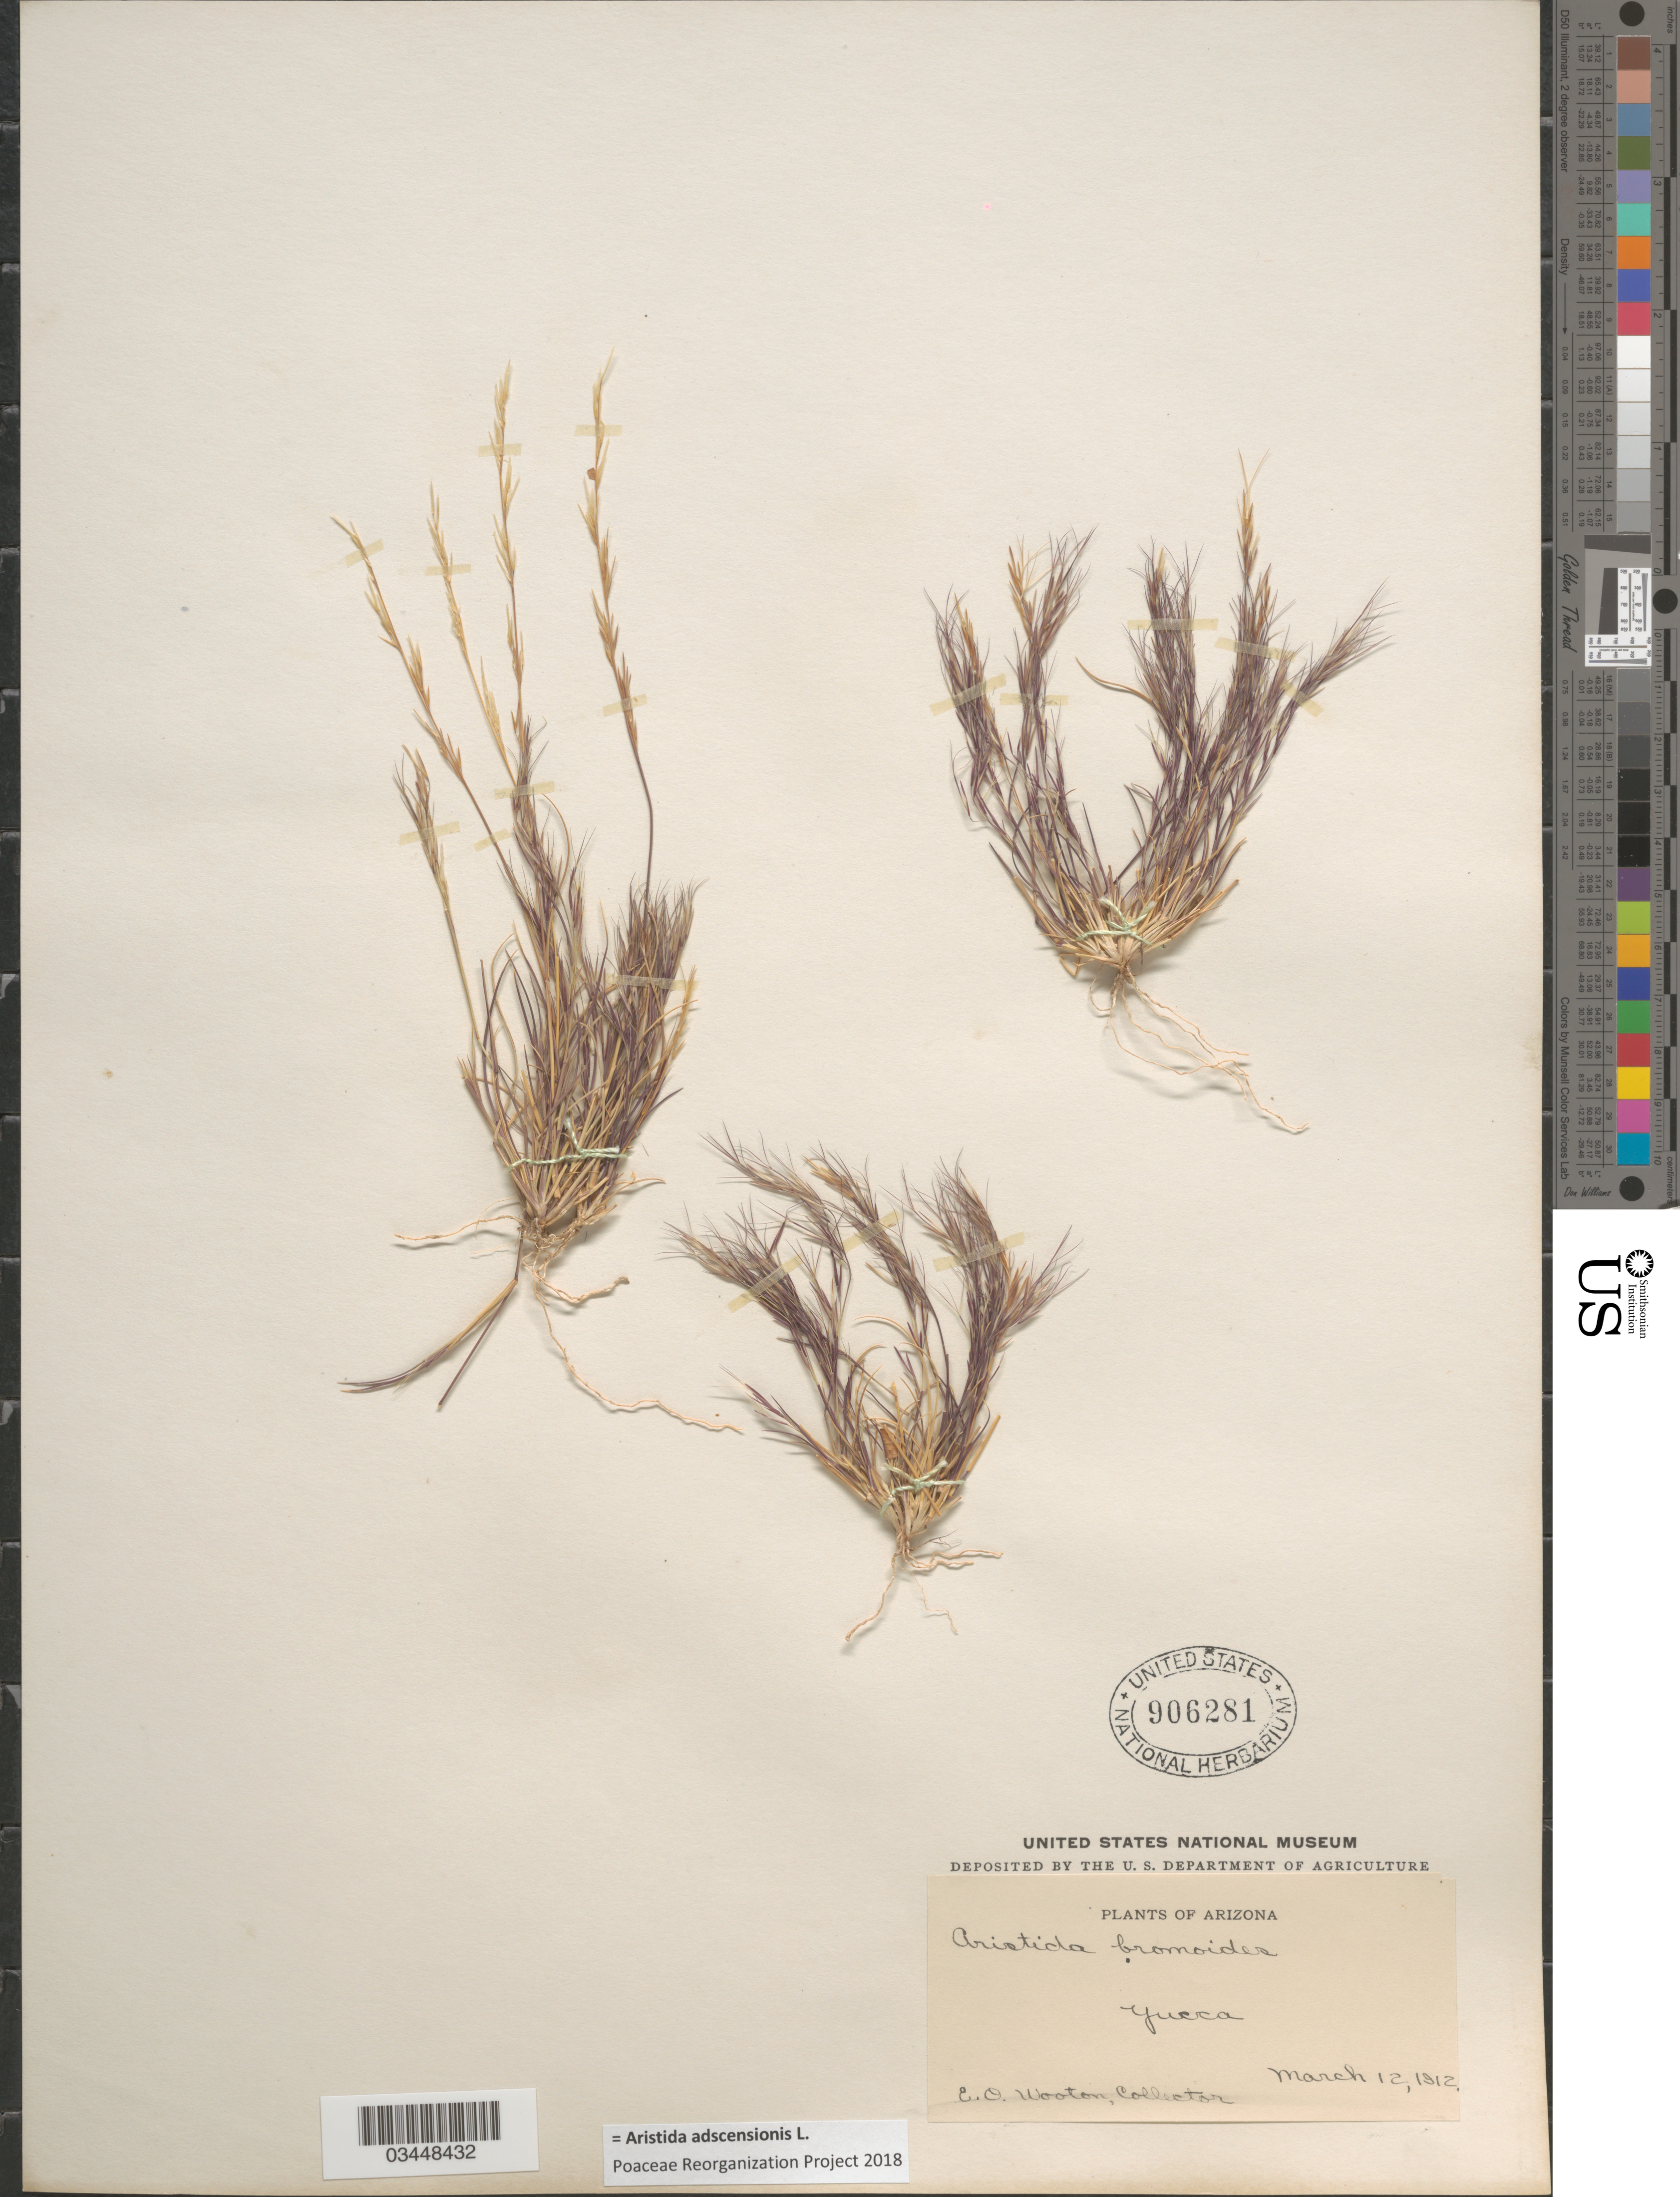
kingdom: Plantae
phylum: Tracheophyta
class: Liliopsida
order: Poales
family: Poaceae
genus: Aristida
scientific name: Aristida adscensionis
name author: L.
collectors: E. O. Wooton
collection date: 1912-03-12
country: United States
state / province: Arizona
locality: Yucca.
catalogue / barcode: US 906281